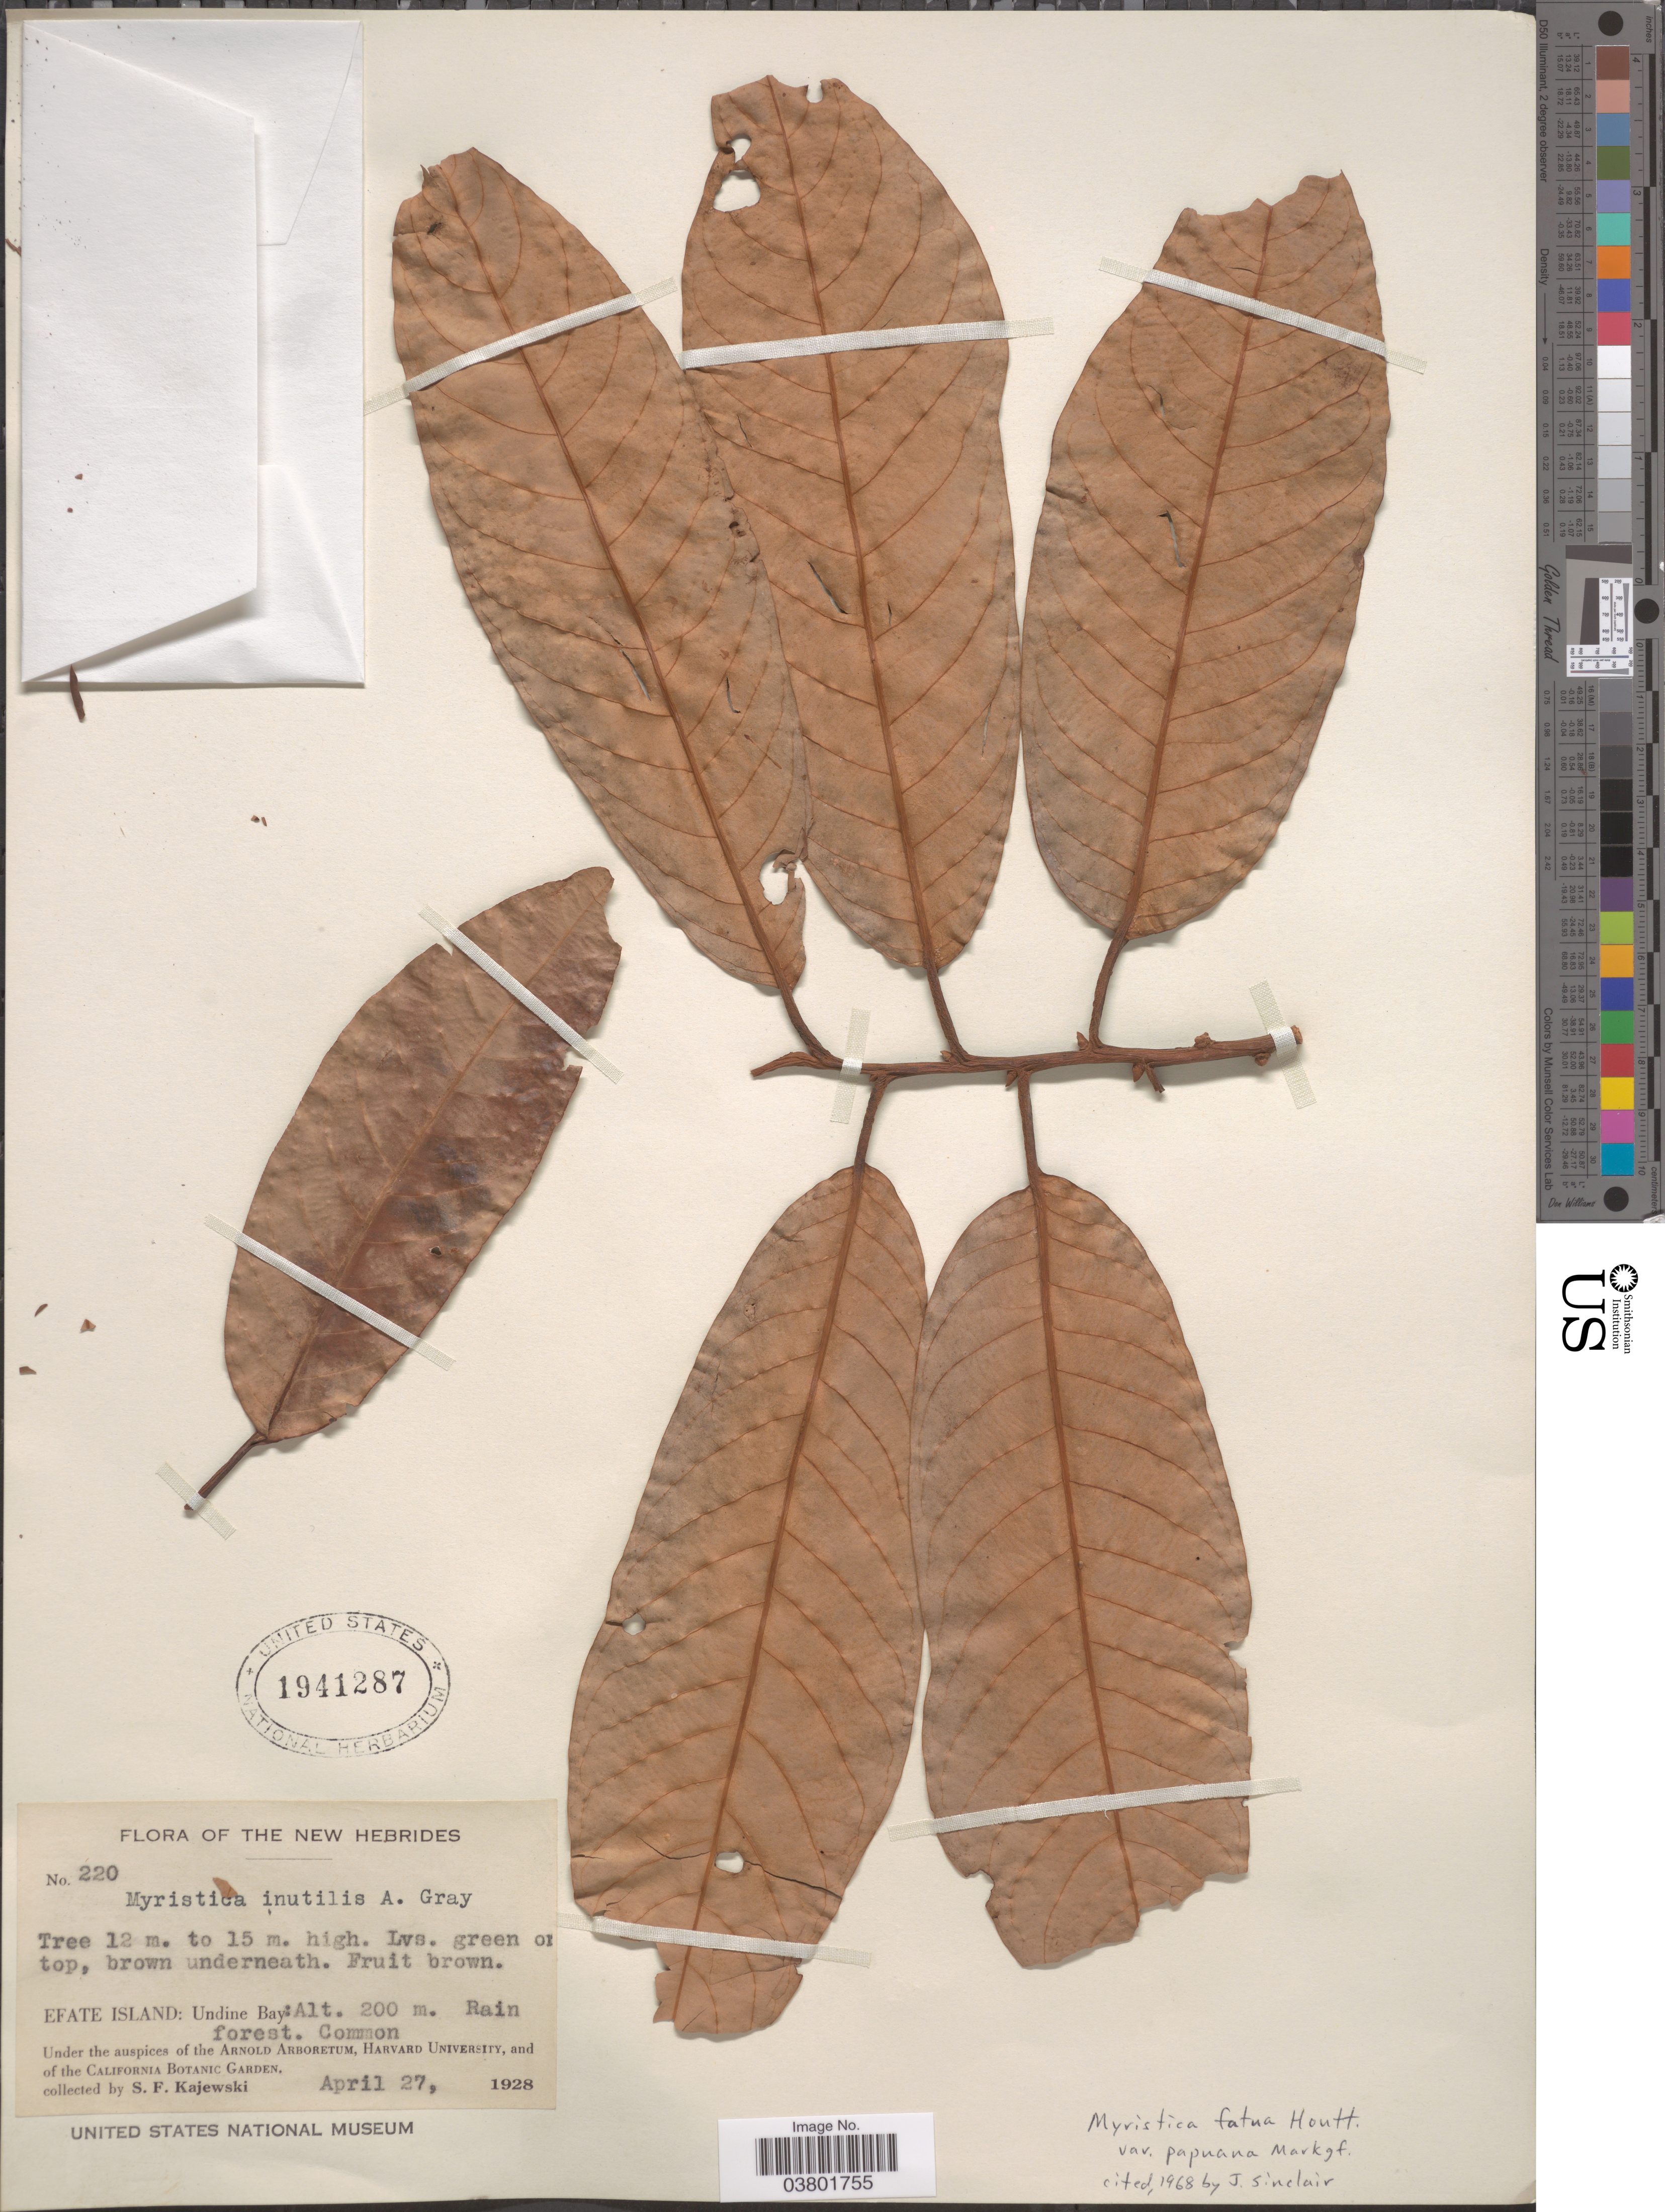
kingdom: Plantae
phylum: Tracheophyta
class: Magnoliopsida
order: Magnoliales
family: Myristicaceae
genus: Myristica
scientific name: Myristica fatua var. papuana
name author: Markgr.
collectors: S. Kajewski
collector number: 220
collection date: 1928-04-27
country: Vanuatu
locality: The New Hebrides. Efate Island: Undine Bay.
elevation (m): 200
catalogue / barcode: US 1941287